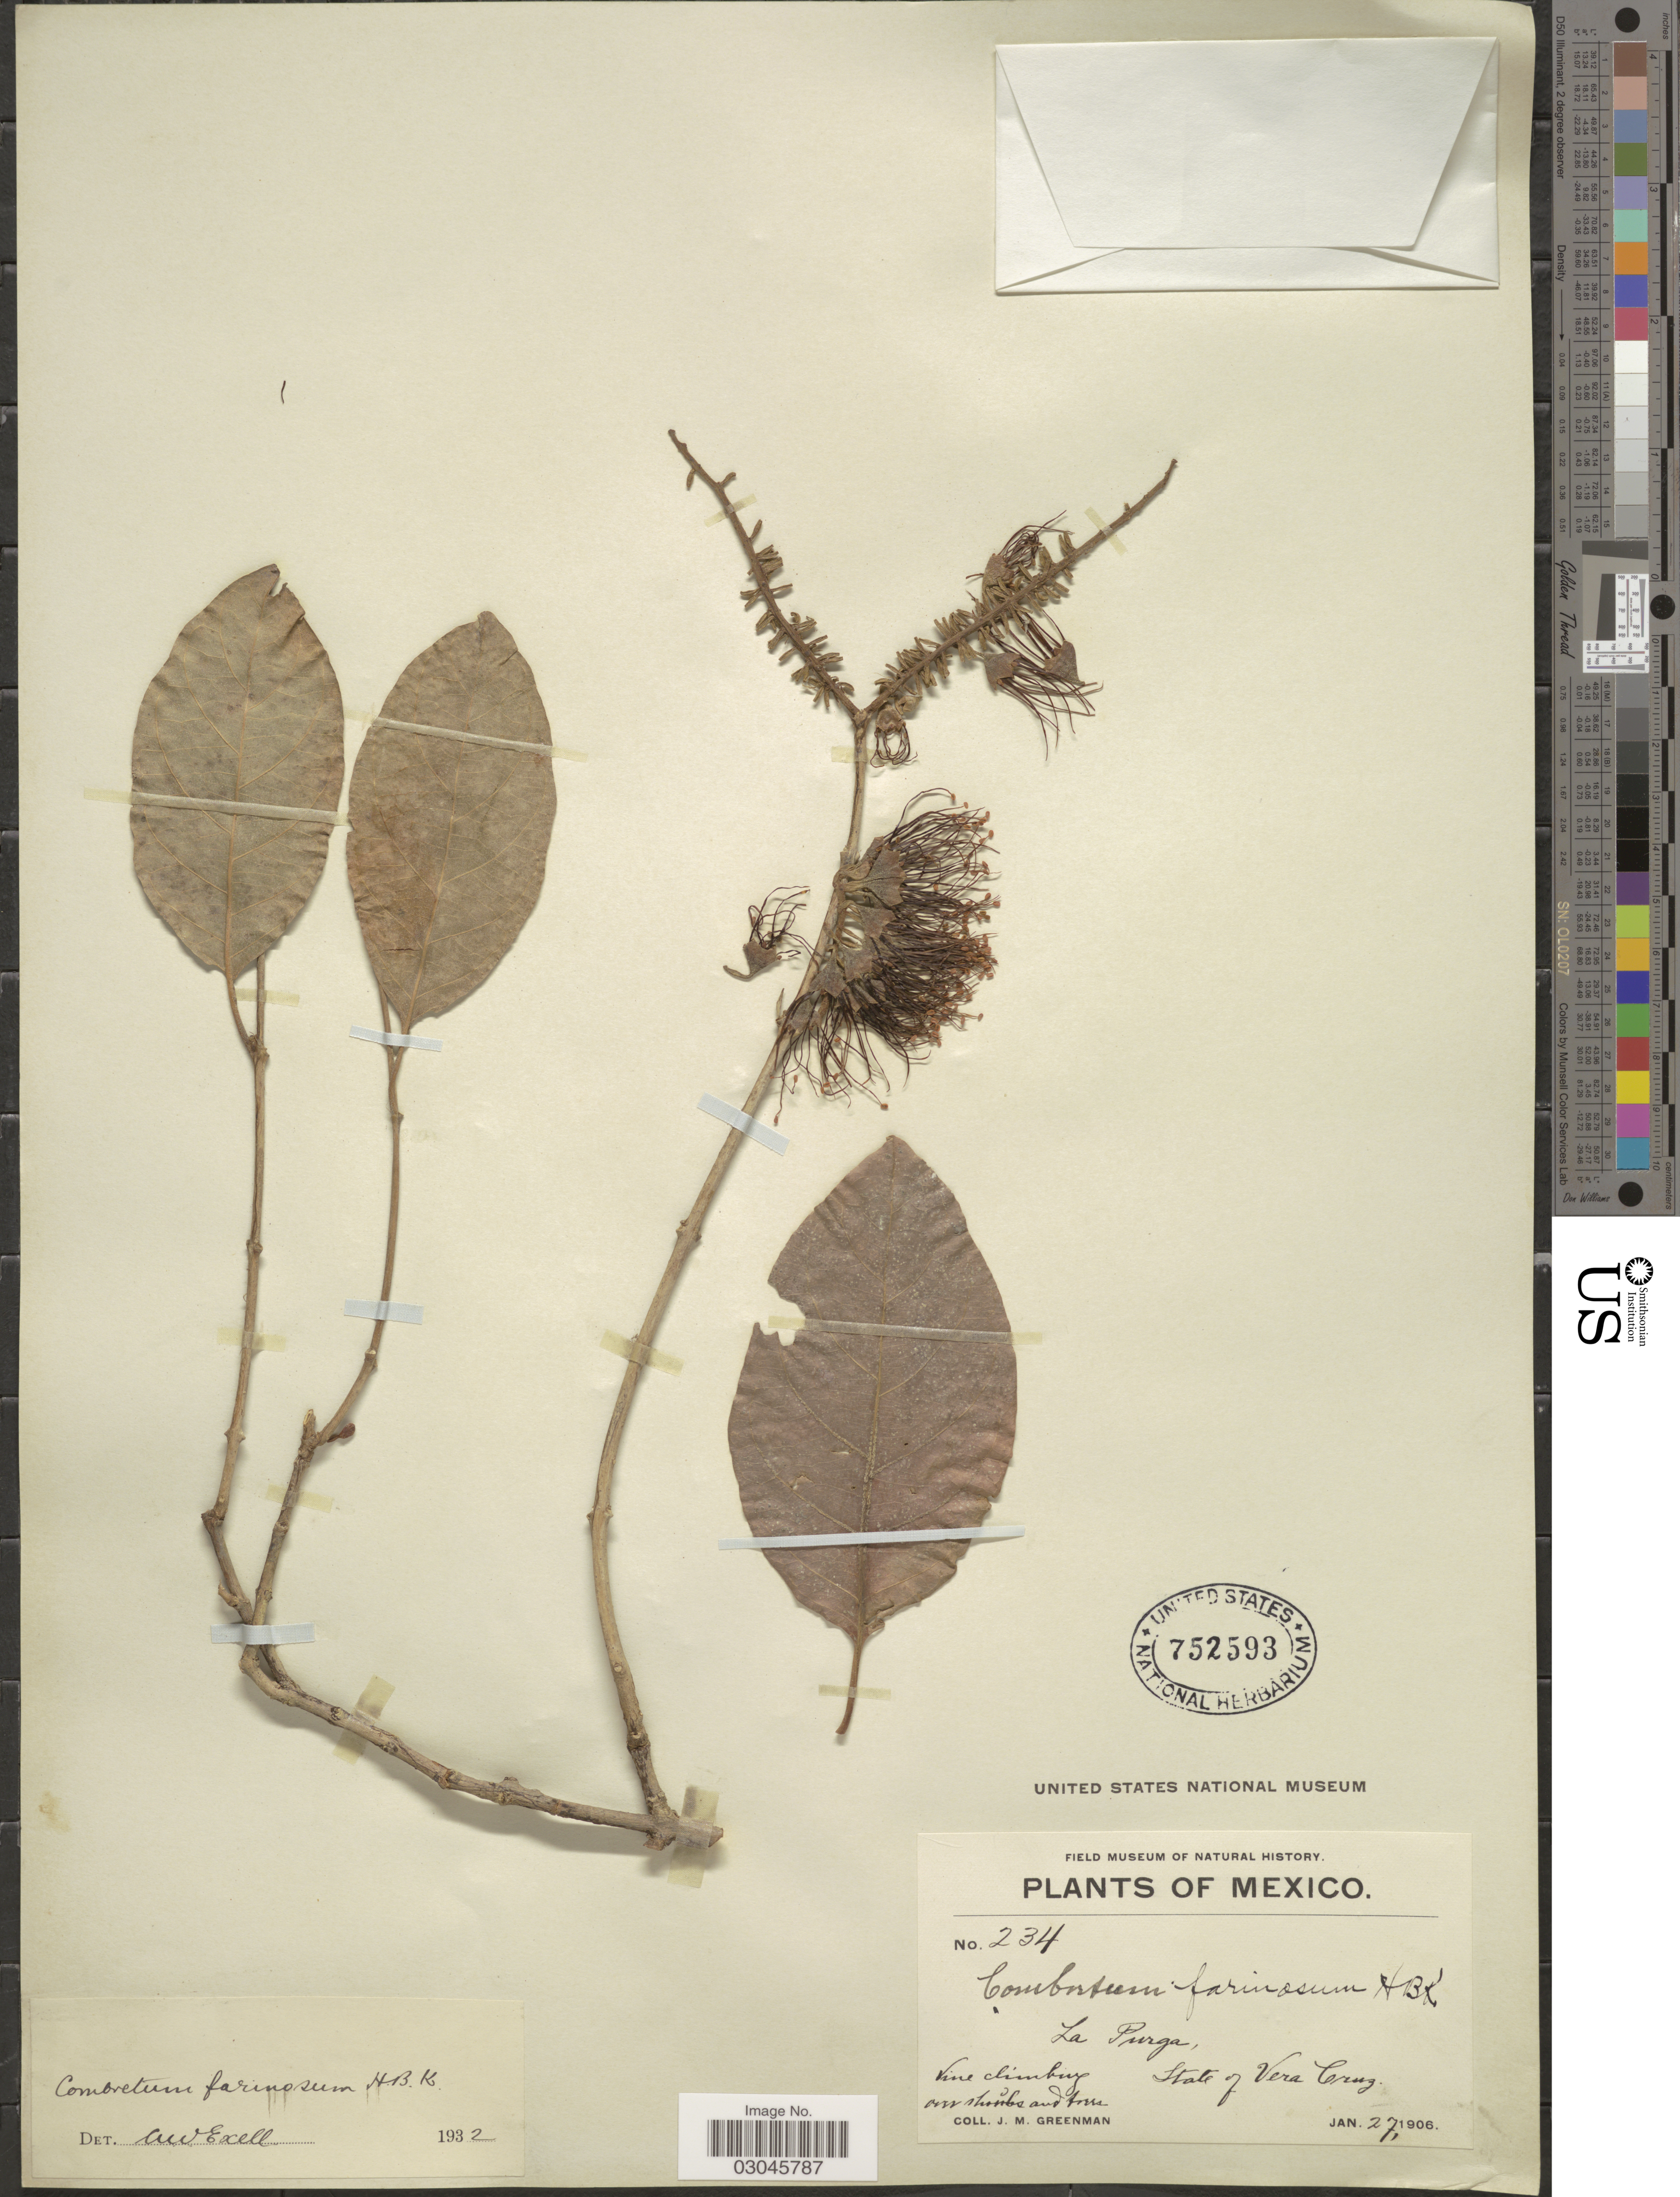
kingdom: Plantae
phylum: Tracheophyta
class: Magnoliopsida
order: Myrtales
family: Combretaceae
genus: Combretum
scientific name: Combretum fruticosum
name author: (Loefl.) Stuntz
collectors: J. M. Greenman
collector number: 234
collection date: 1906-01-27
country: Mexico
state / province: Veracruz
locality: La Purga. State of Vera Cruz.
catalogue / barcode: US 752593